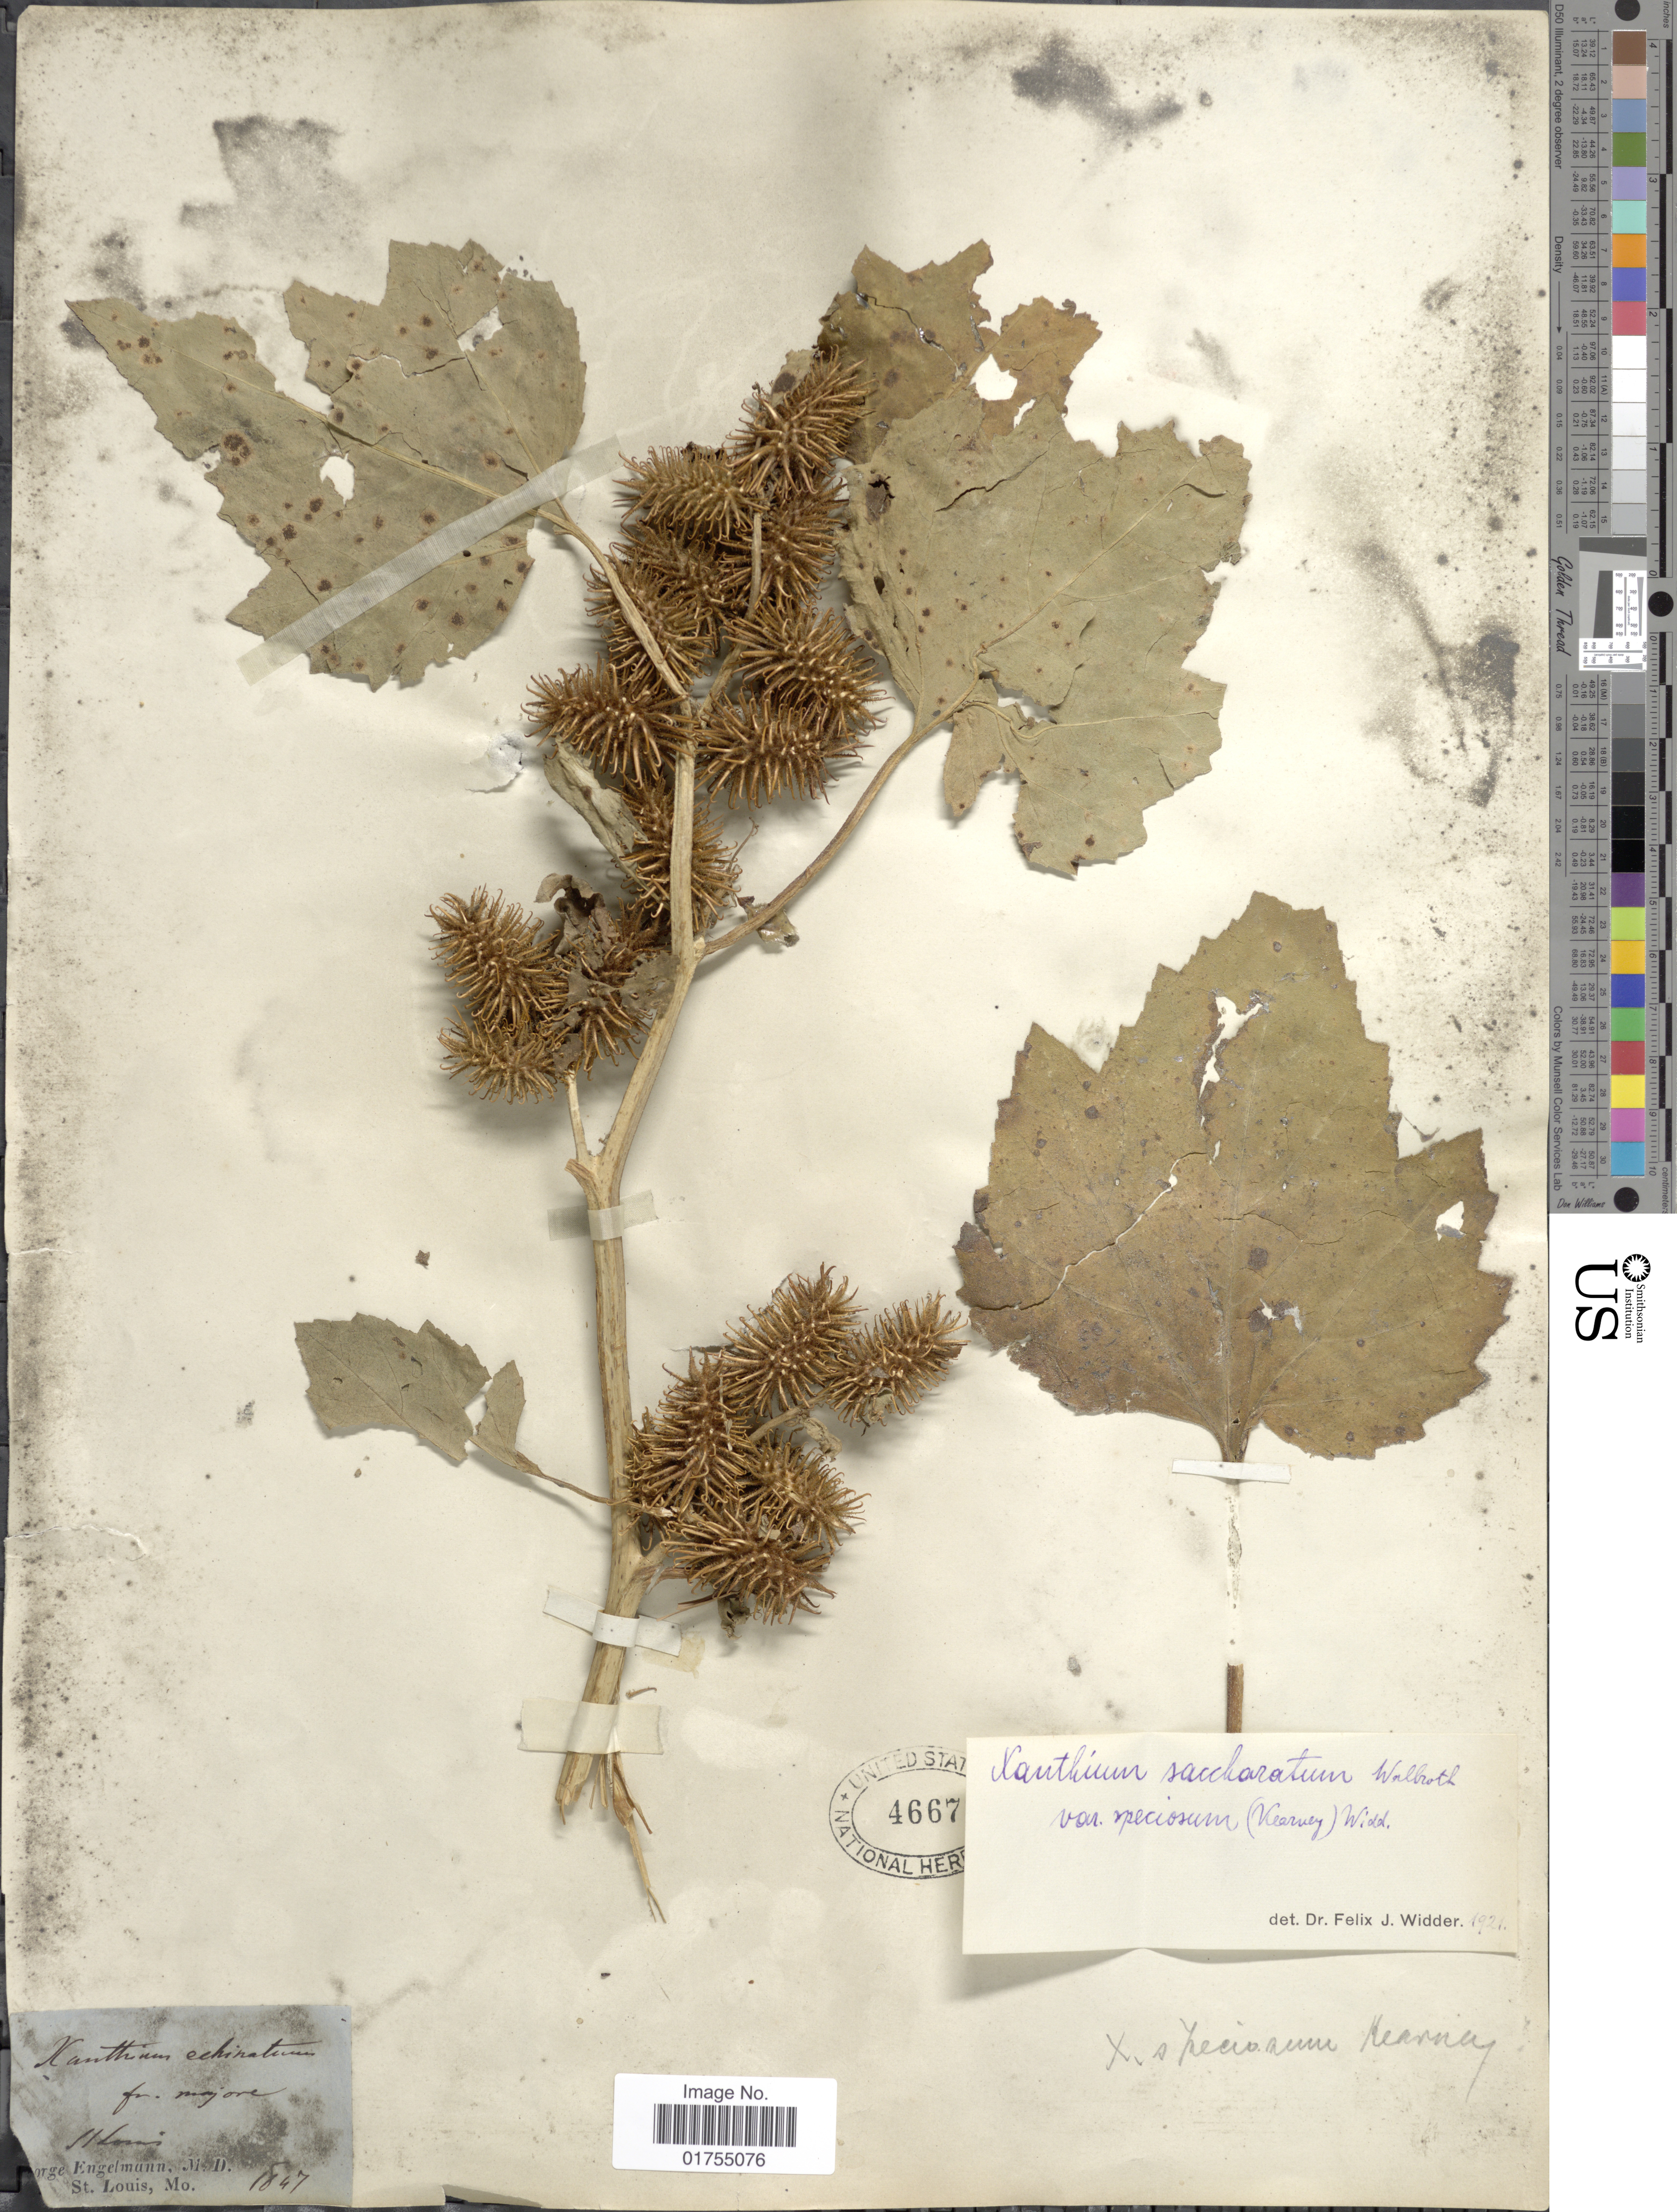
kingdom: Plantae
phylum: Tracheophyta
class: Magnoliopsida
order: Asterales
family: Asteraceae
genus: Xanthium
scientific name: Xanthium speciosum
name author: Kearney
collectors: G. Engelmann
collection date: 1847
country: United States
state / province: Missouri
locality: St. Louis